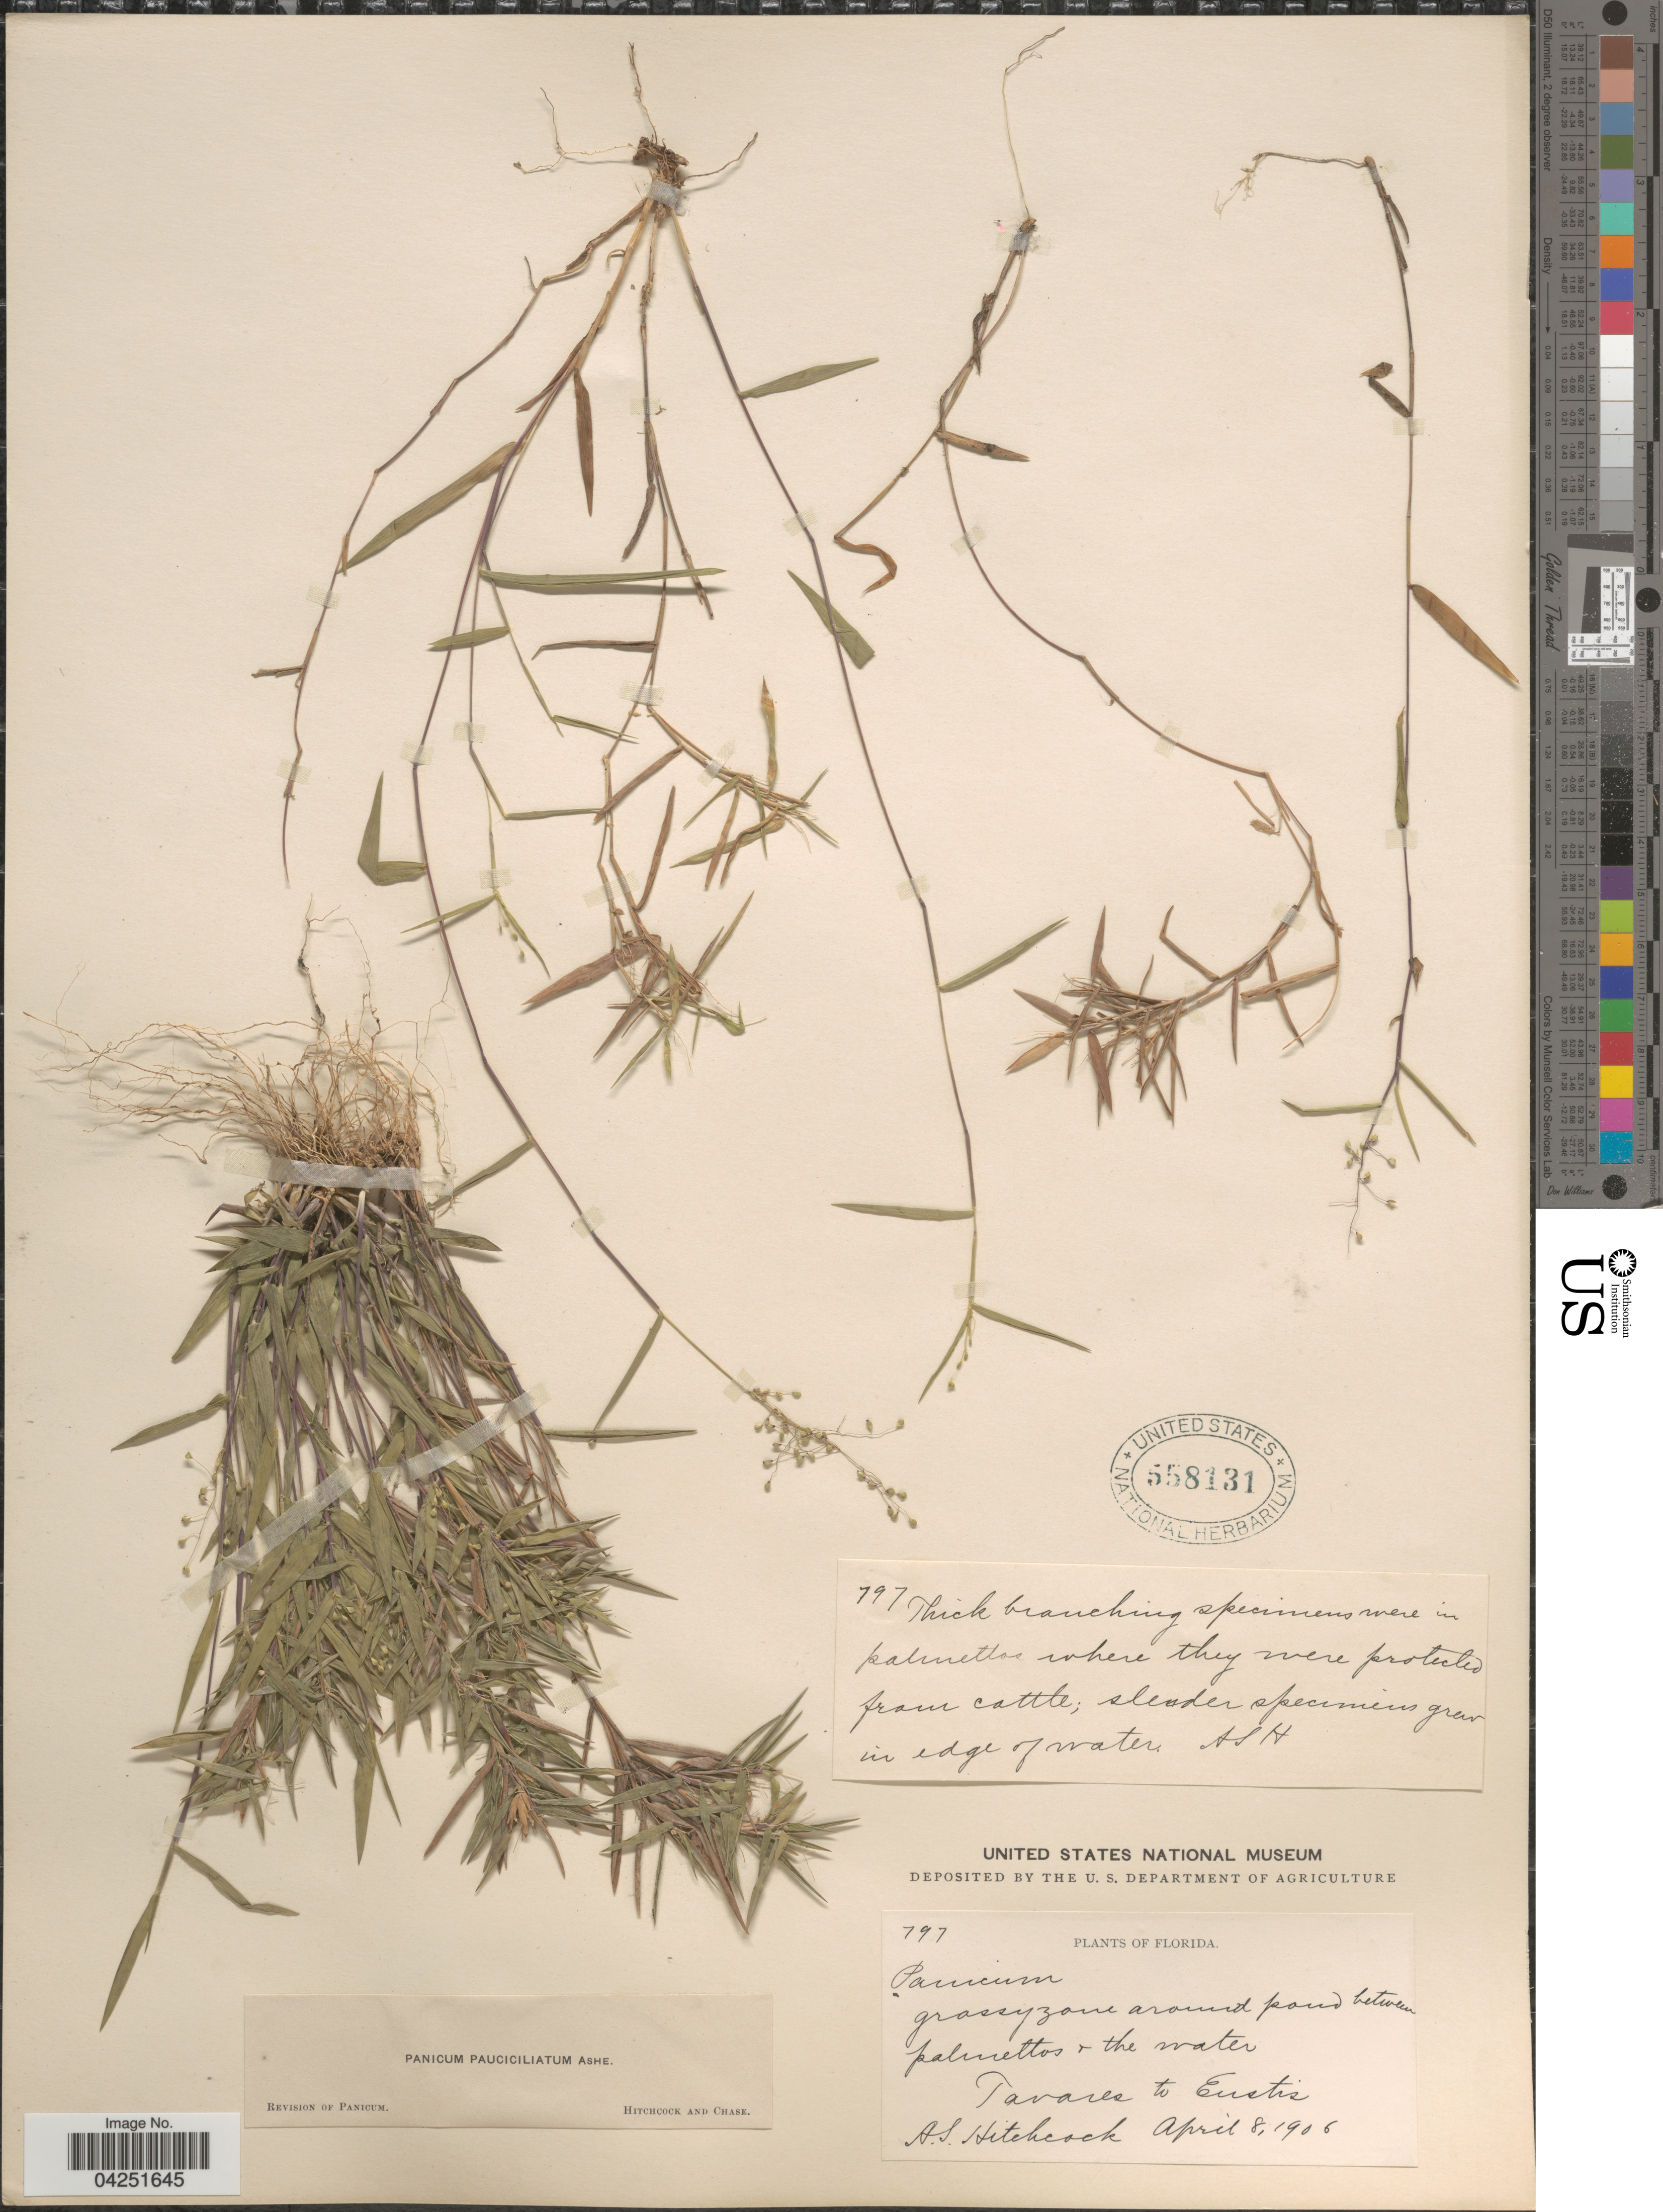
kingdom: Plantae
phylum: Tracheophyta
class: Liliopsida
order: Poales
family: Poaceae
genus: Dichanthelium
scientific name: Dichanthelium acuminatum var. acuminatum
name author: (Sw.) Gould & C.A. Clark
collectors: A. S. Hitchcock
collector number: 797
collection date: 1906-04-08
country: United States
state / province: Florida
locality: Grassy zone around pond between palmettos & the water. Taveres to Eustis.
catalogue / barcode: US 558131